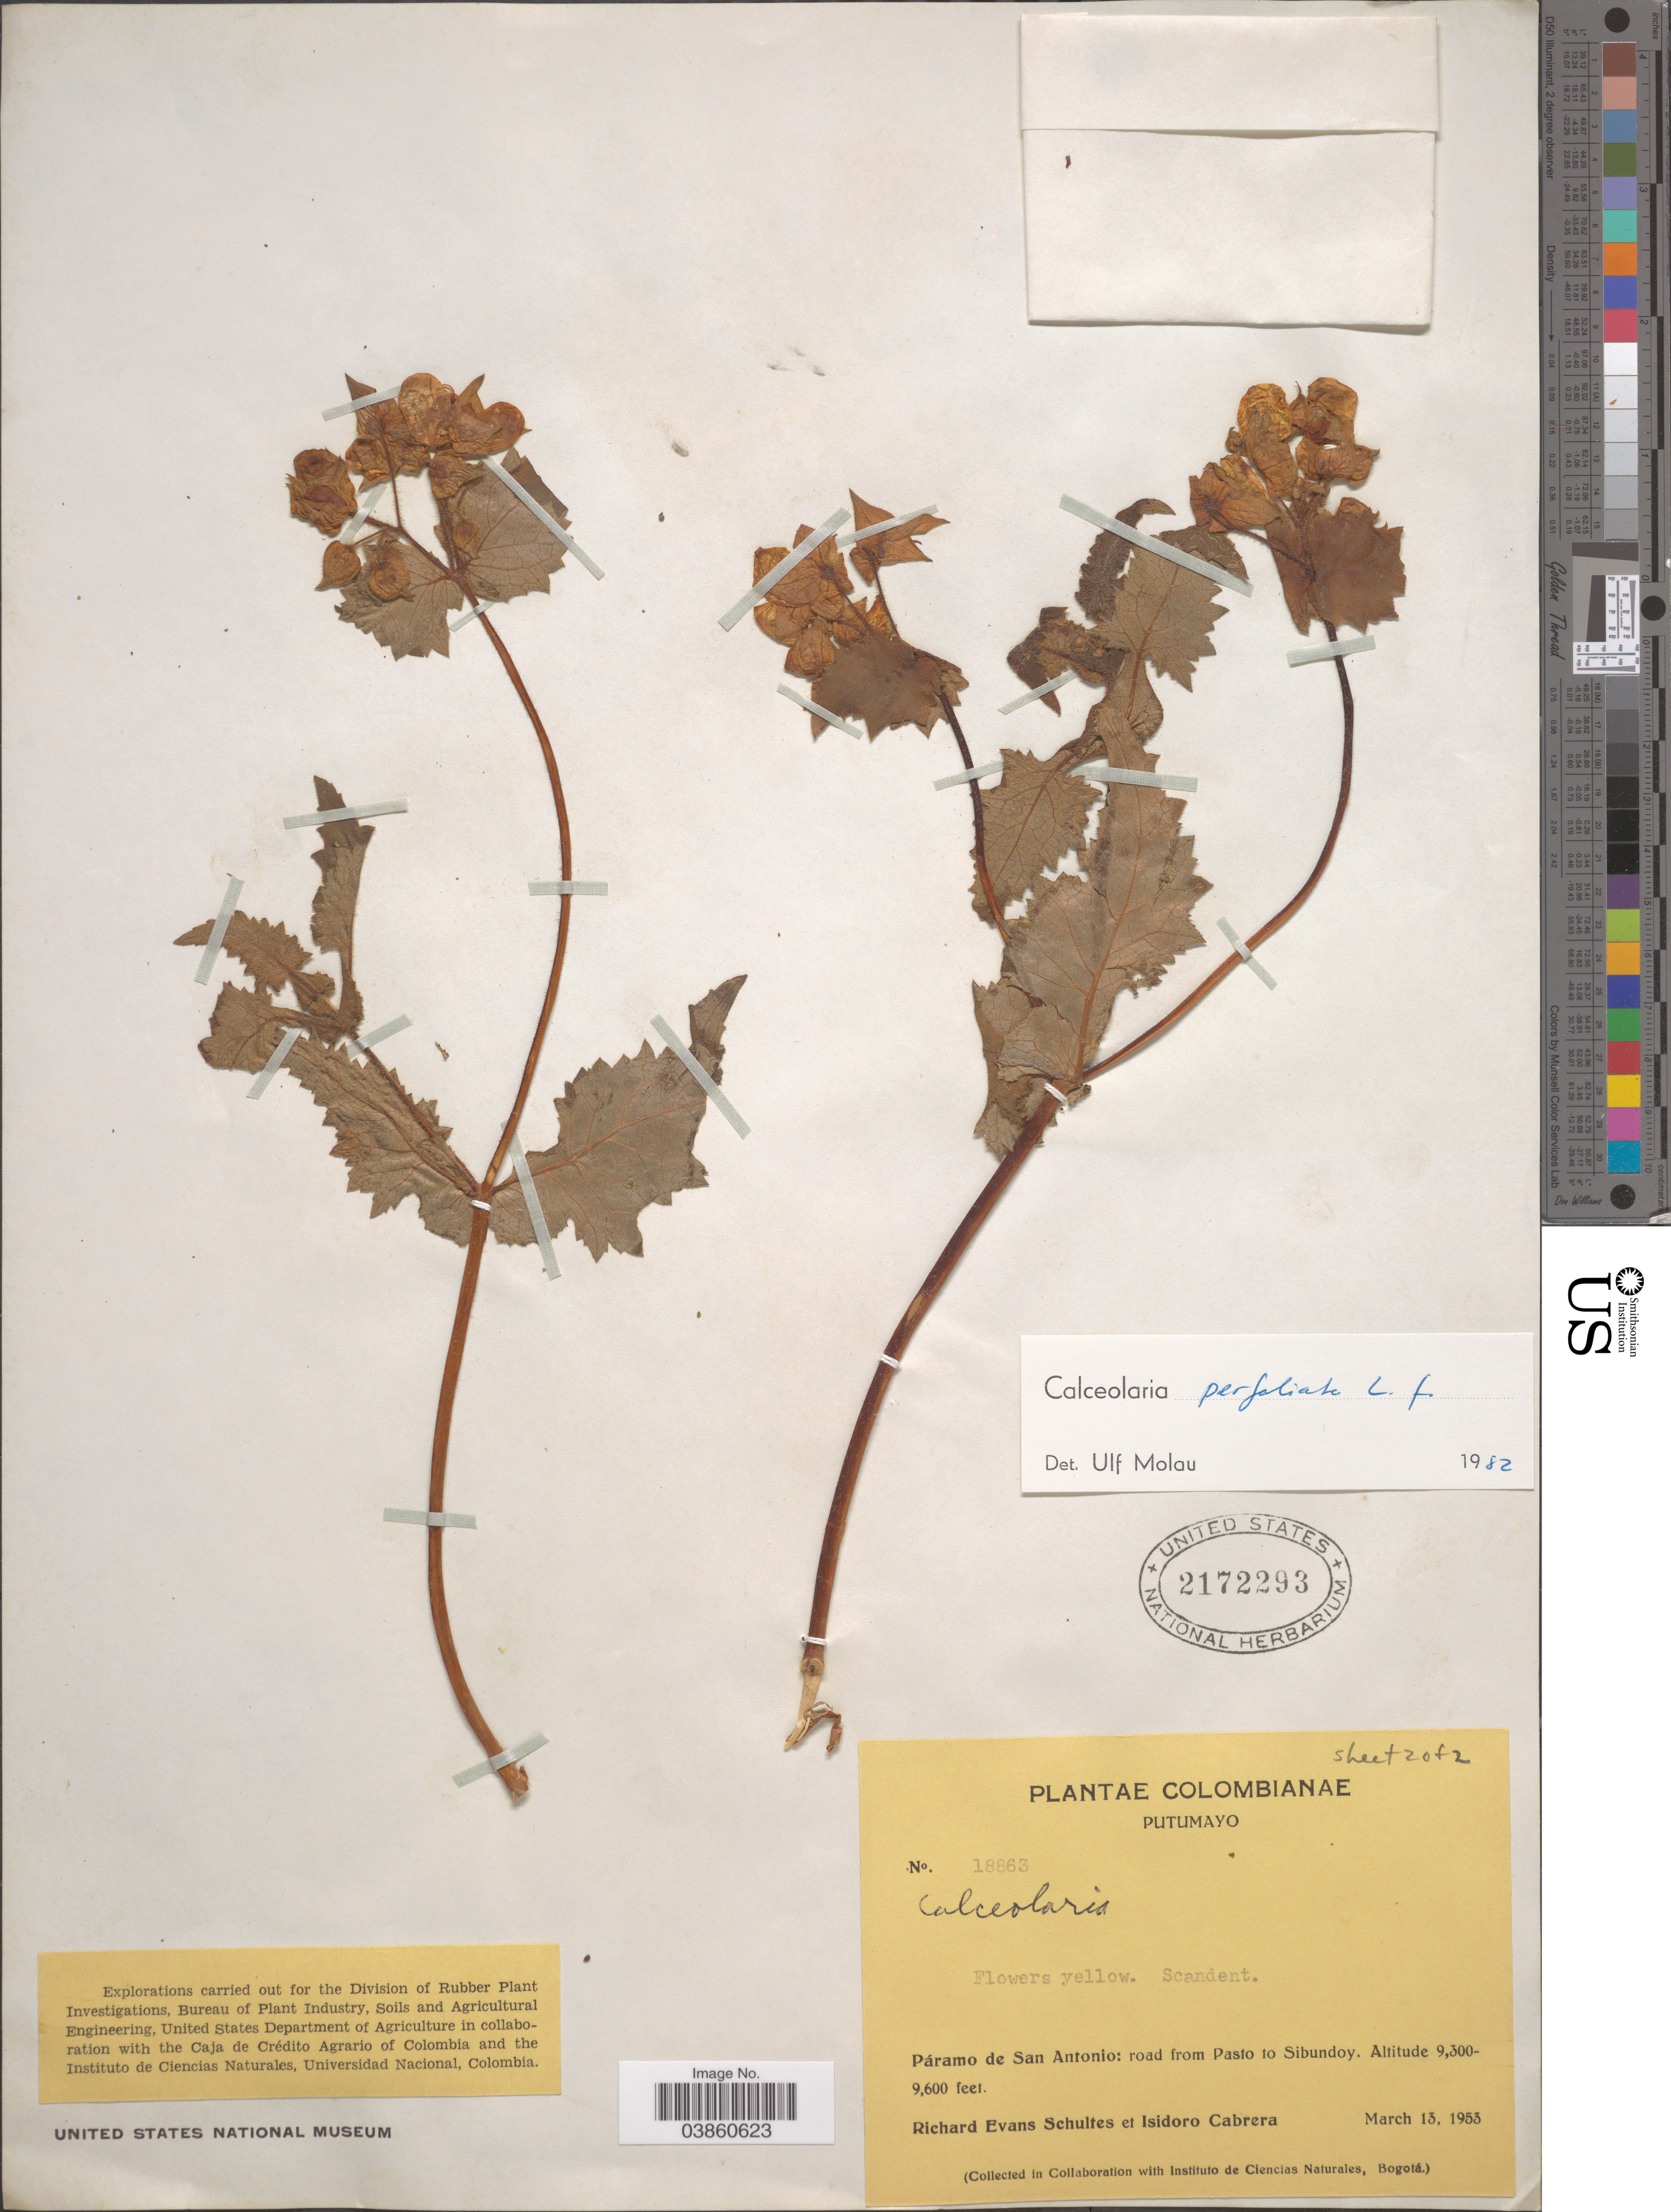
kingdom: Plantae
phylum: Tracheophyta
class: Magnoliopsida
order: Lamiales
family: Calceolariaceae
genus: Calceolaria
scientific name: Calceolaria perfoliata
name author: L. f.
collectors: R. E. Schultes & I. Cabrera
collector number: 18863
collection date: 1953-03-13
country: Colombia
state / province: Putumayo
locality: Páramo de San Antonio: road from Pasto to Sibundoy.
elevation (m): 2835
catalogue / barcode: US 2172293